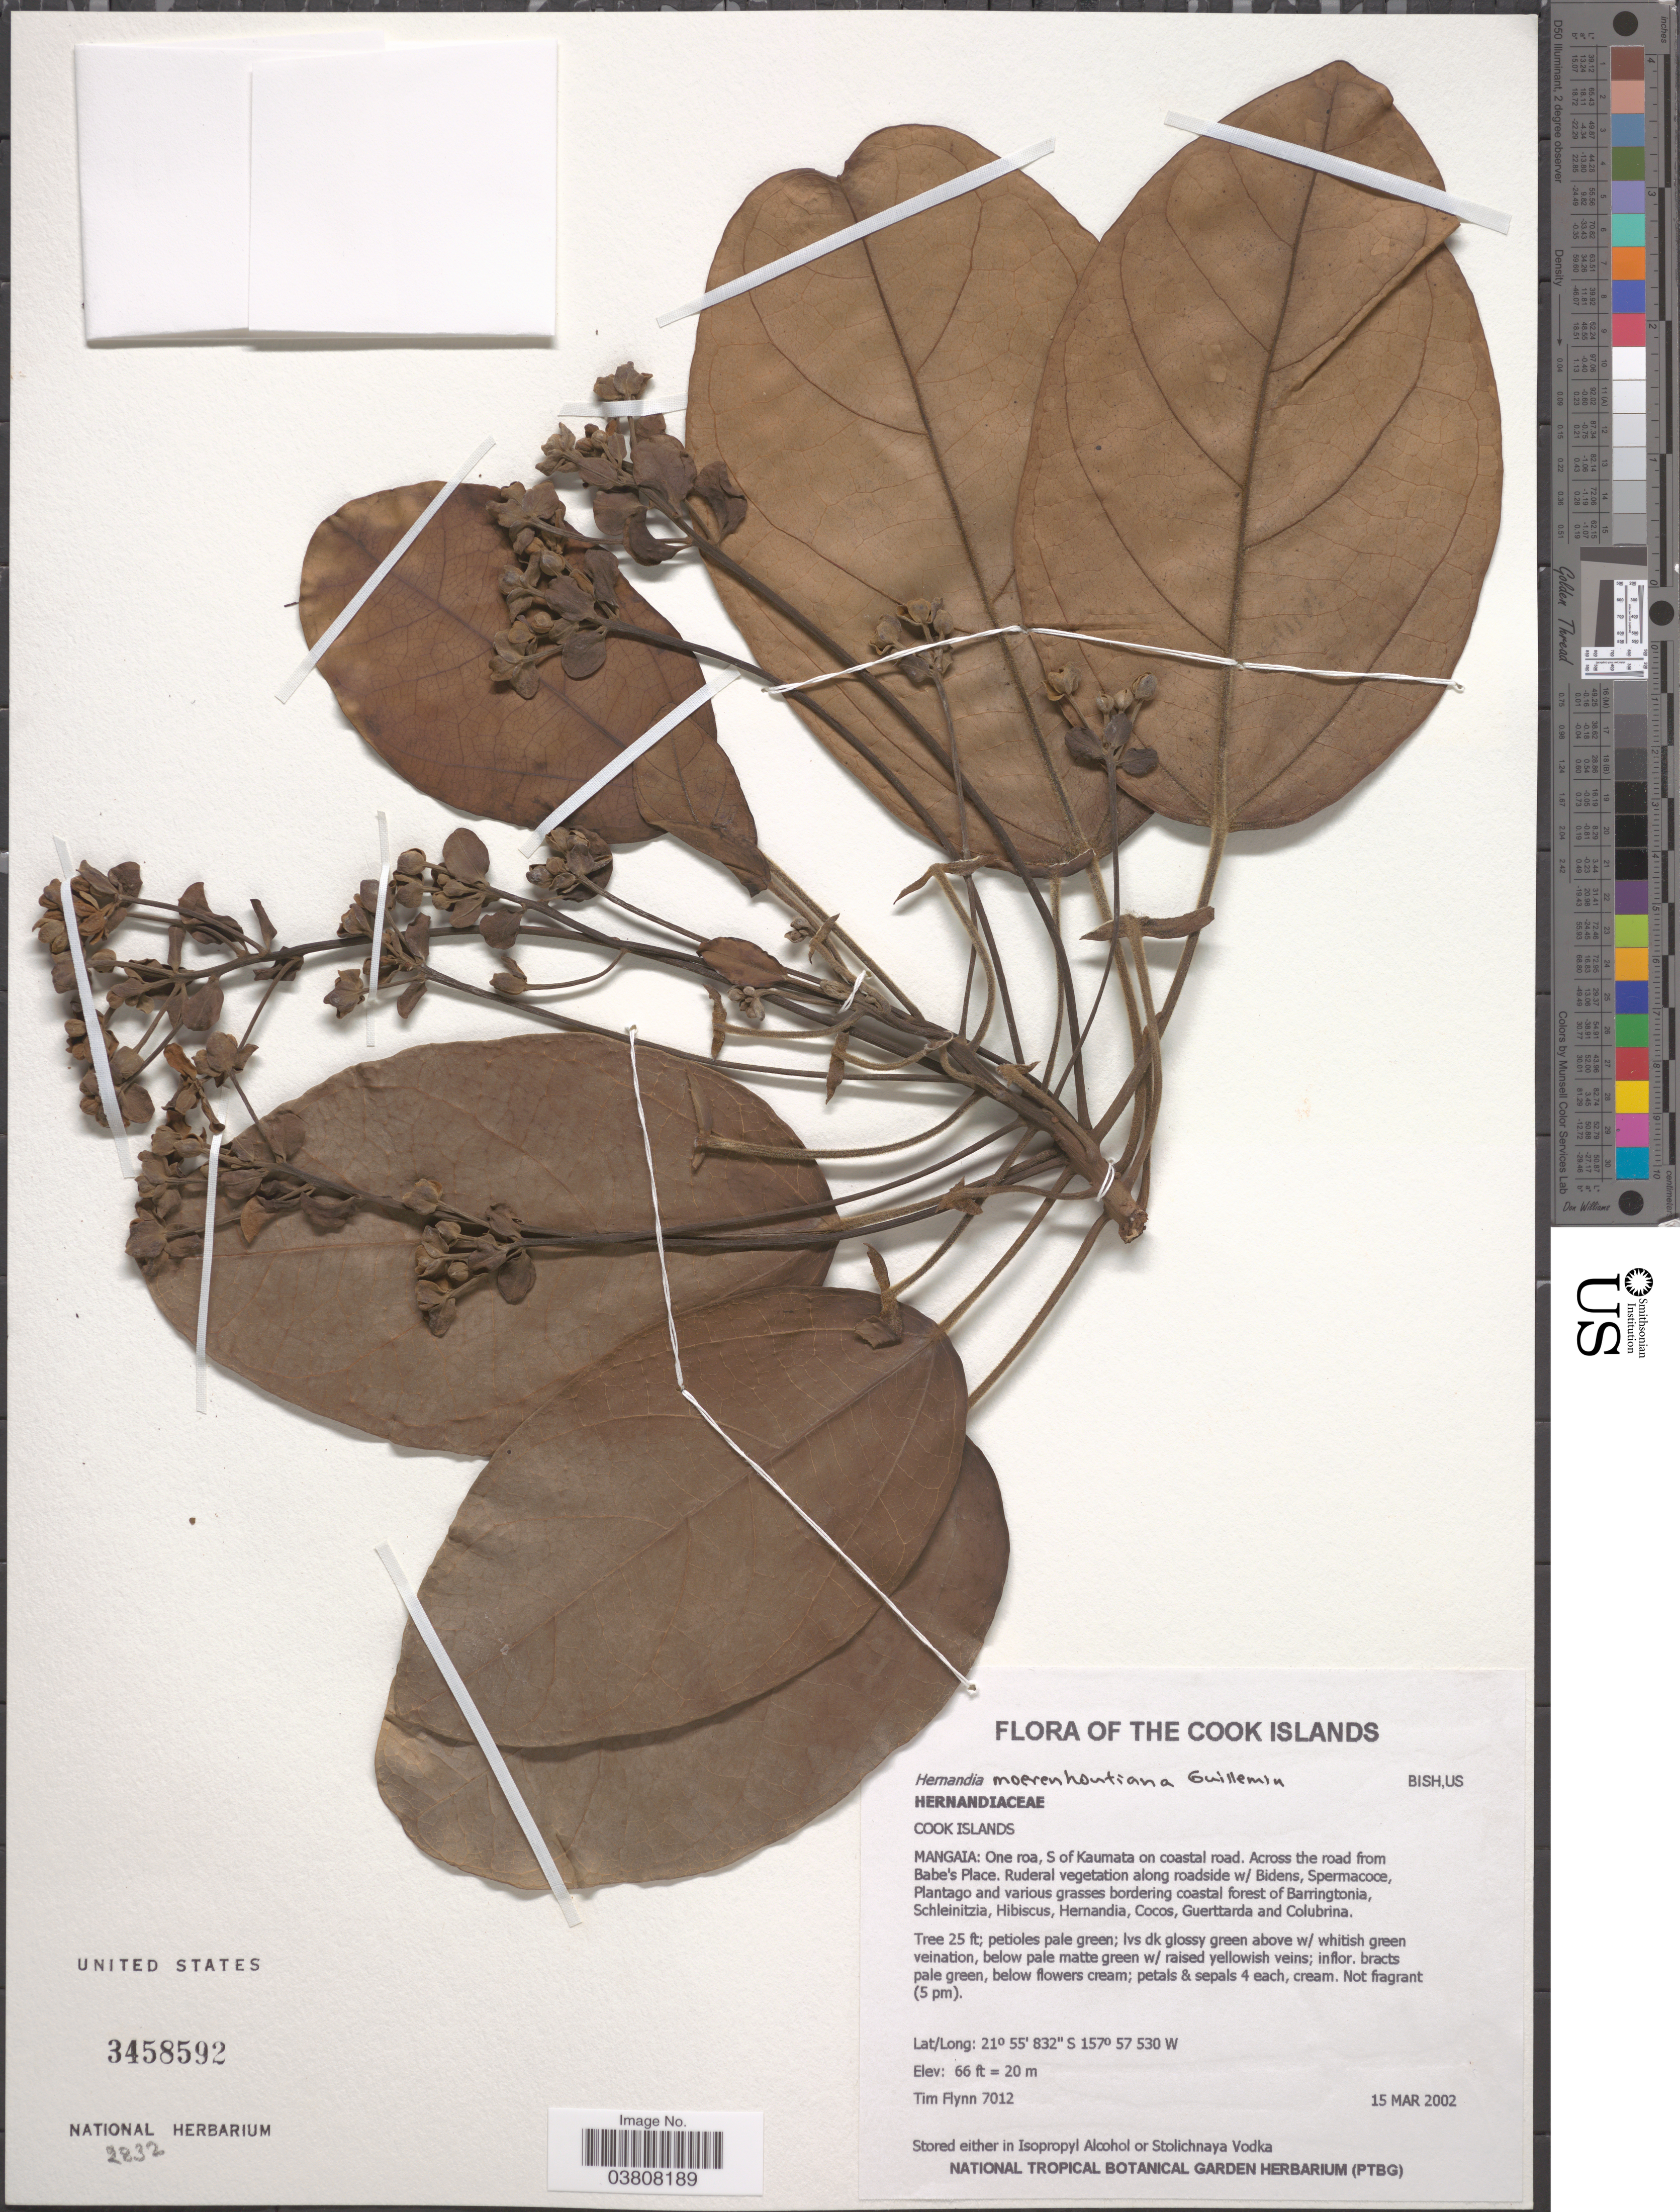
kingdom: Plantae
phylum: Tracheophyta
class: Magnoliopsida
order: Laurales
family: Hernandiaceae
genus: Hernandia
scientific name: Hernandia moerenhoutiana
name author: Guill.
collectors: T. Flynn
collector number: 7012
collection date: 2002-03-15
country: Cook Islands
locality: Mangaia: One roa, S of Kaumata on coastal road. Across the road from Babe's Place.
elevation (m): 20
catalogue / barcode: US 3458592